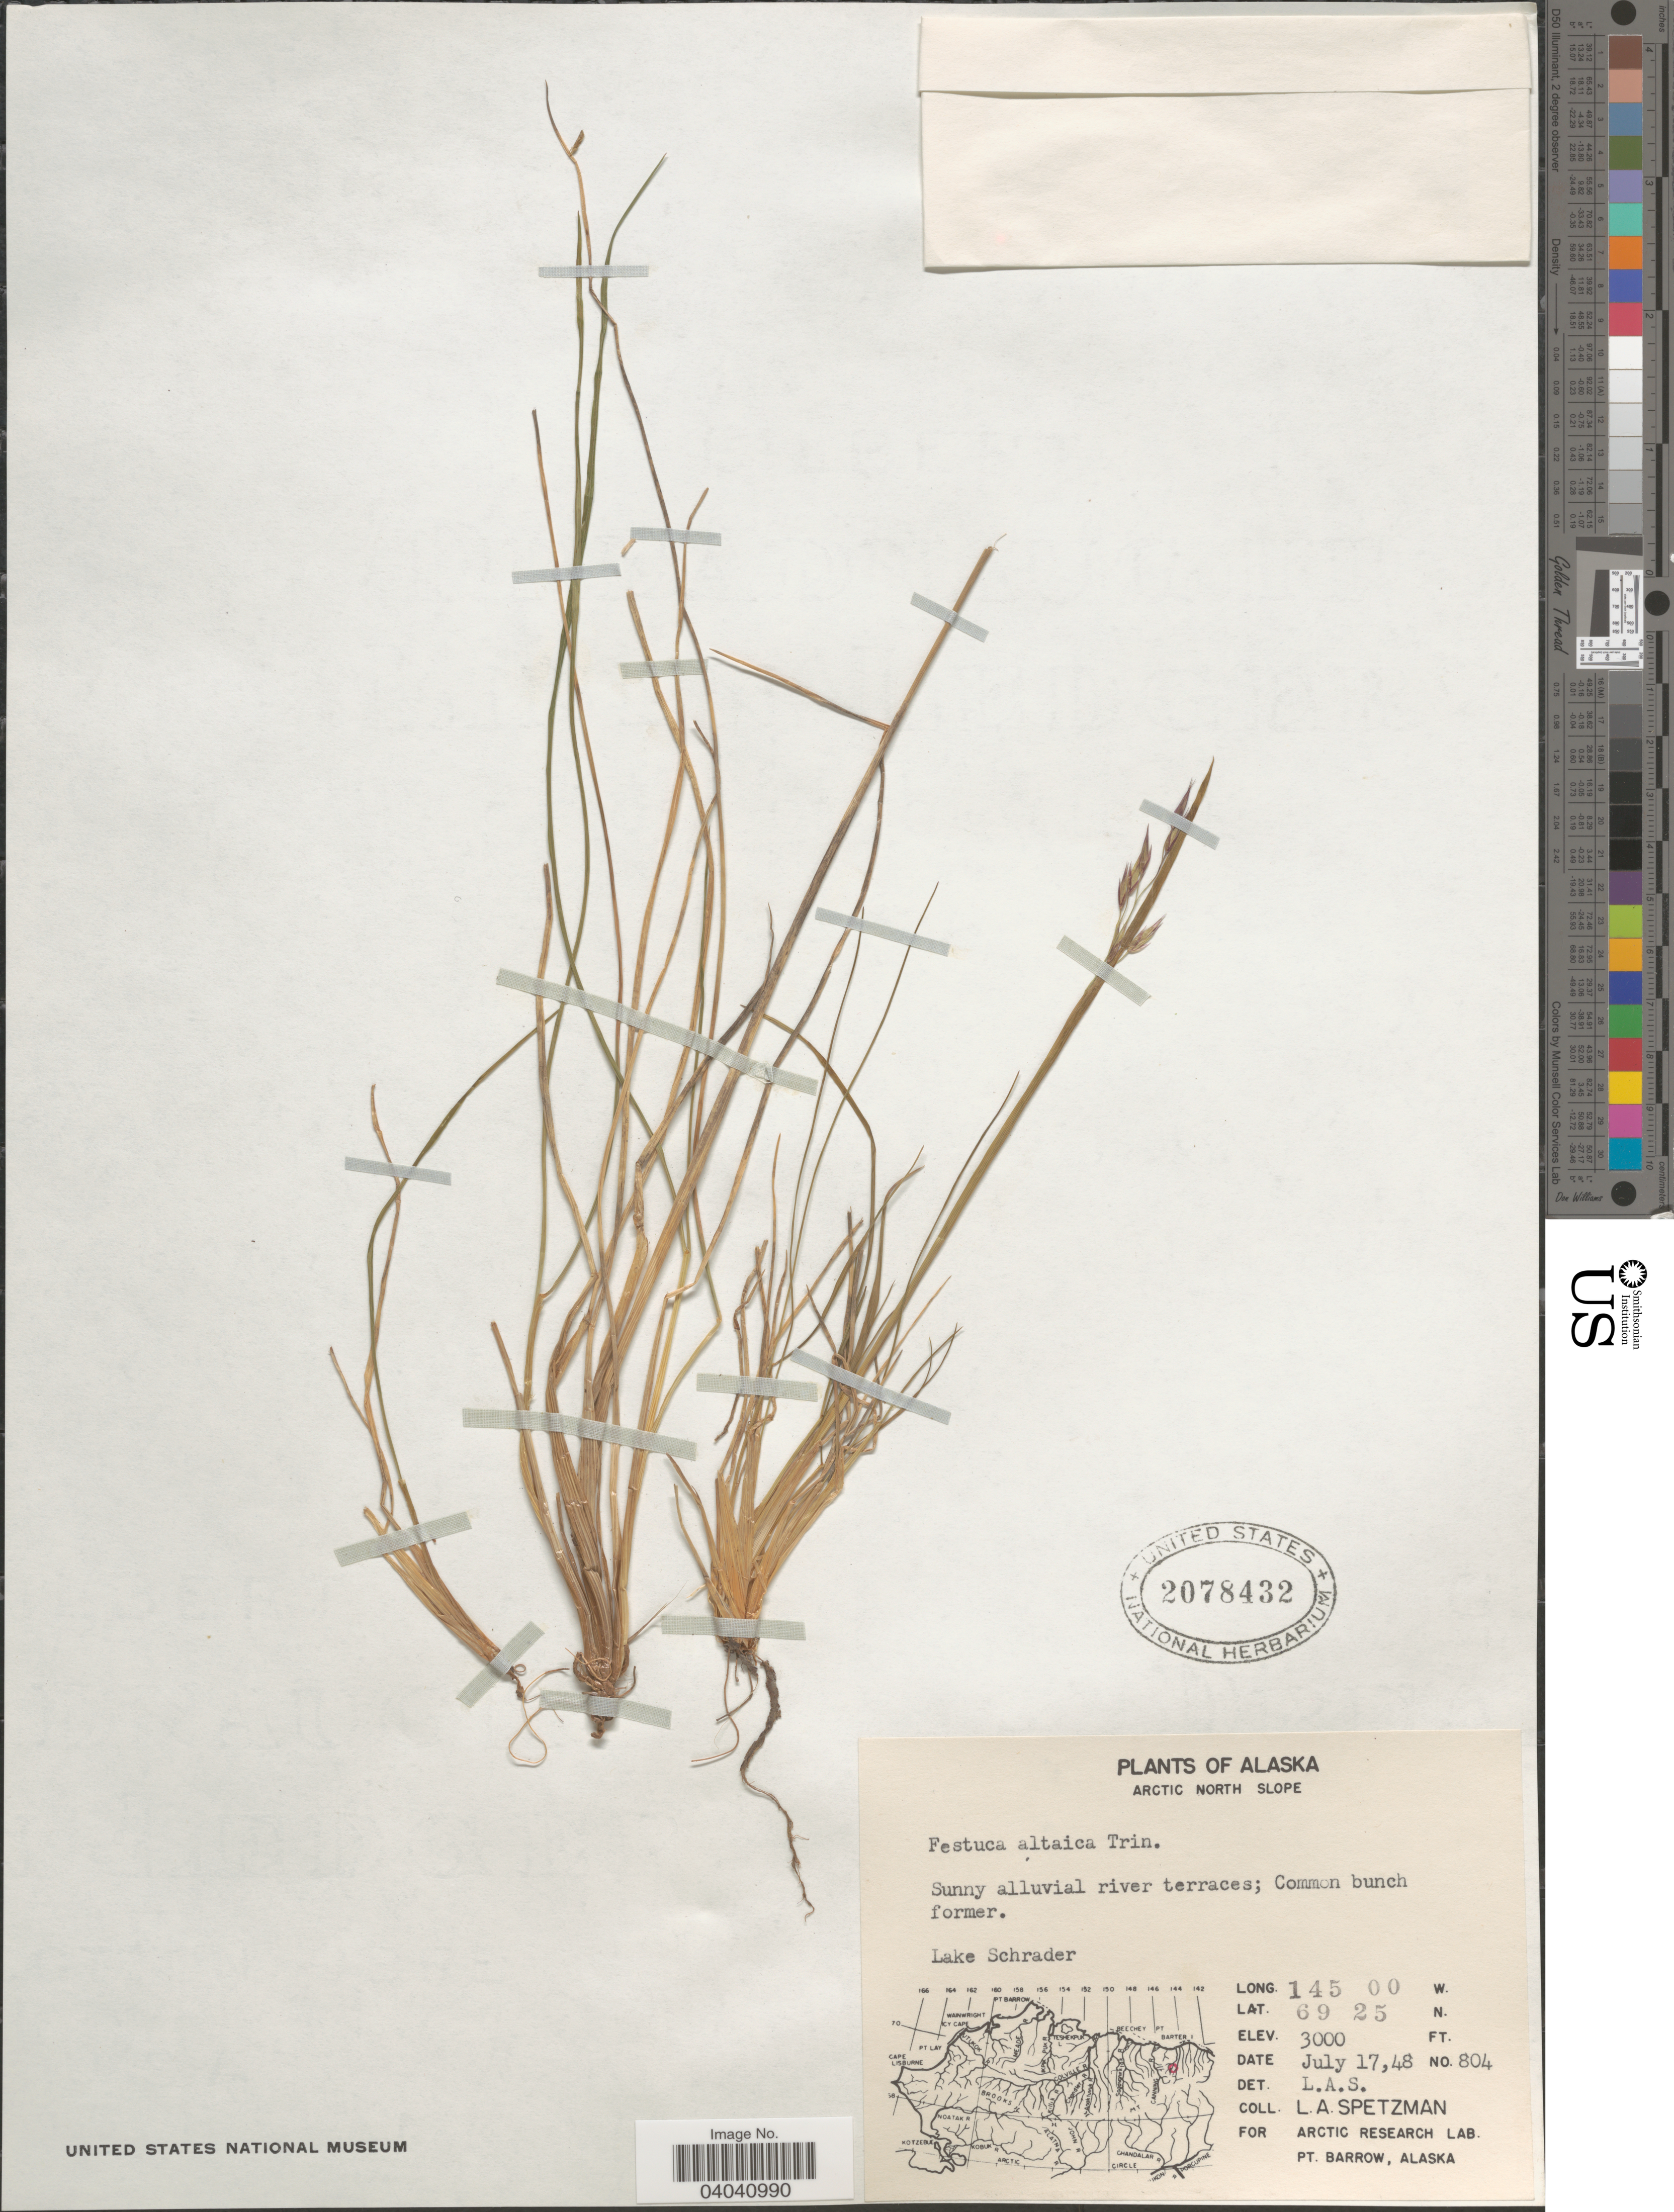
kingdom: Plantae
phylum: Tracheophyta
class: Liliopsida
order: Poales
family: Poaceae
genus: Festuca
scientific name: Festuca altaica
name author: Trin.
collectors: L. Spetzman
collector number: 804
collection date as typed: Transcribed d/m/y: 17/7/48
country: United States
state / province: Alaska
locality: Arctic North Slope. Lake Schrader.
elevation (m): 914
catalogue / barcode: US 2078432